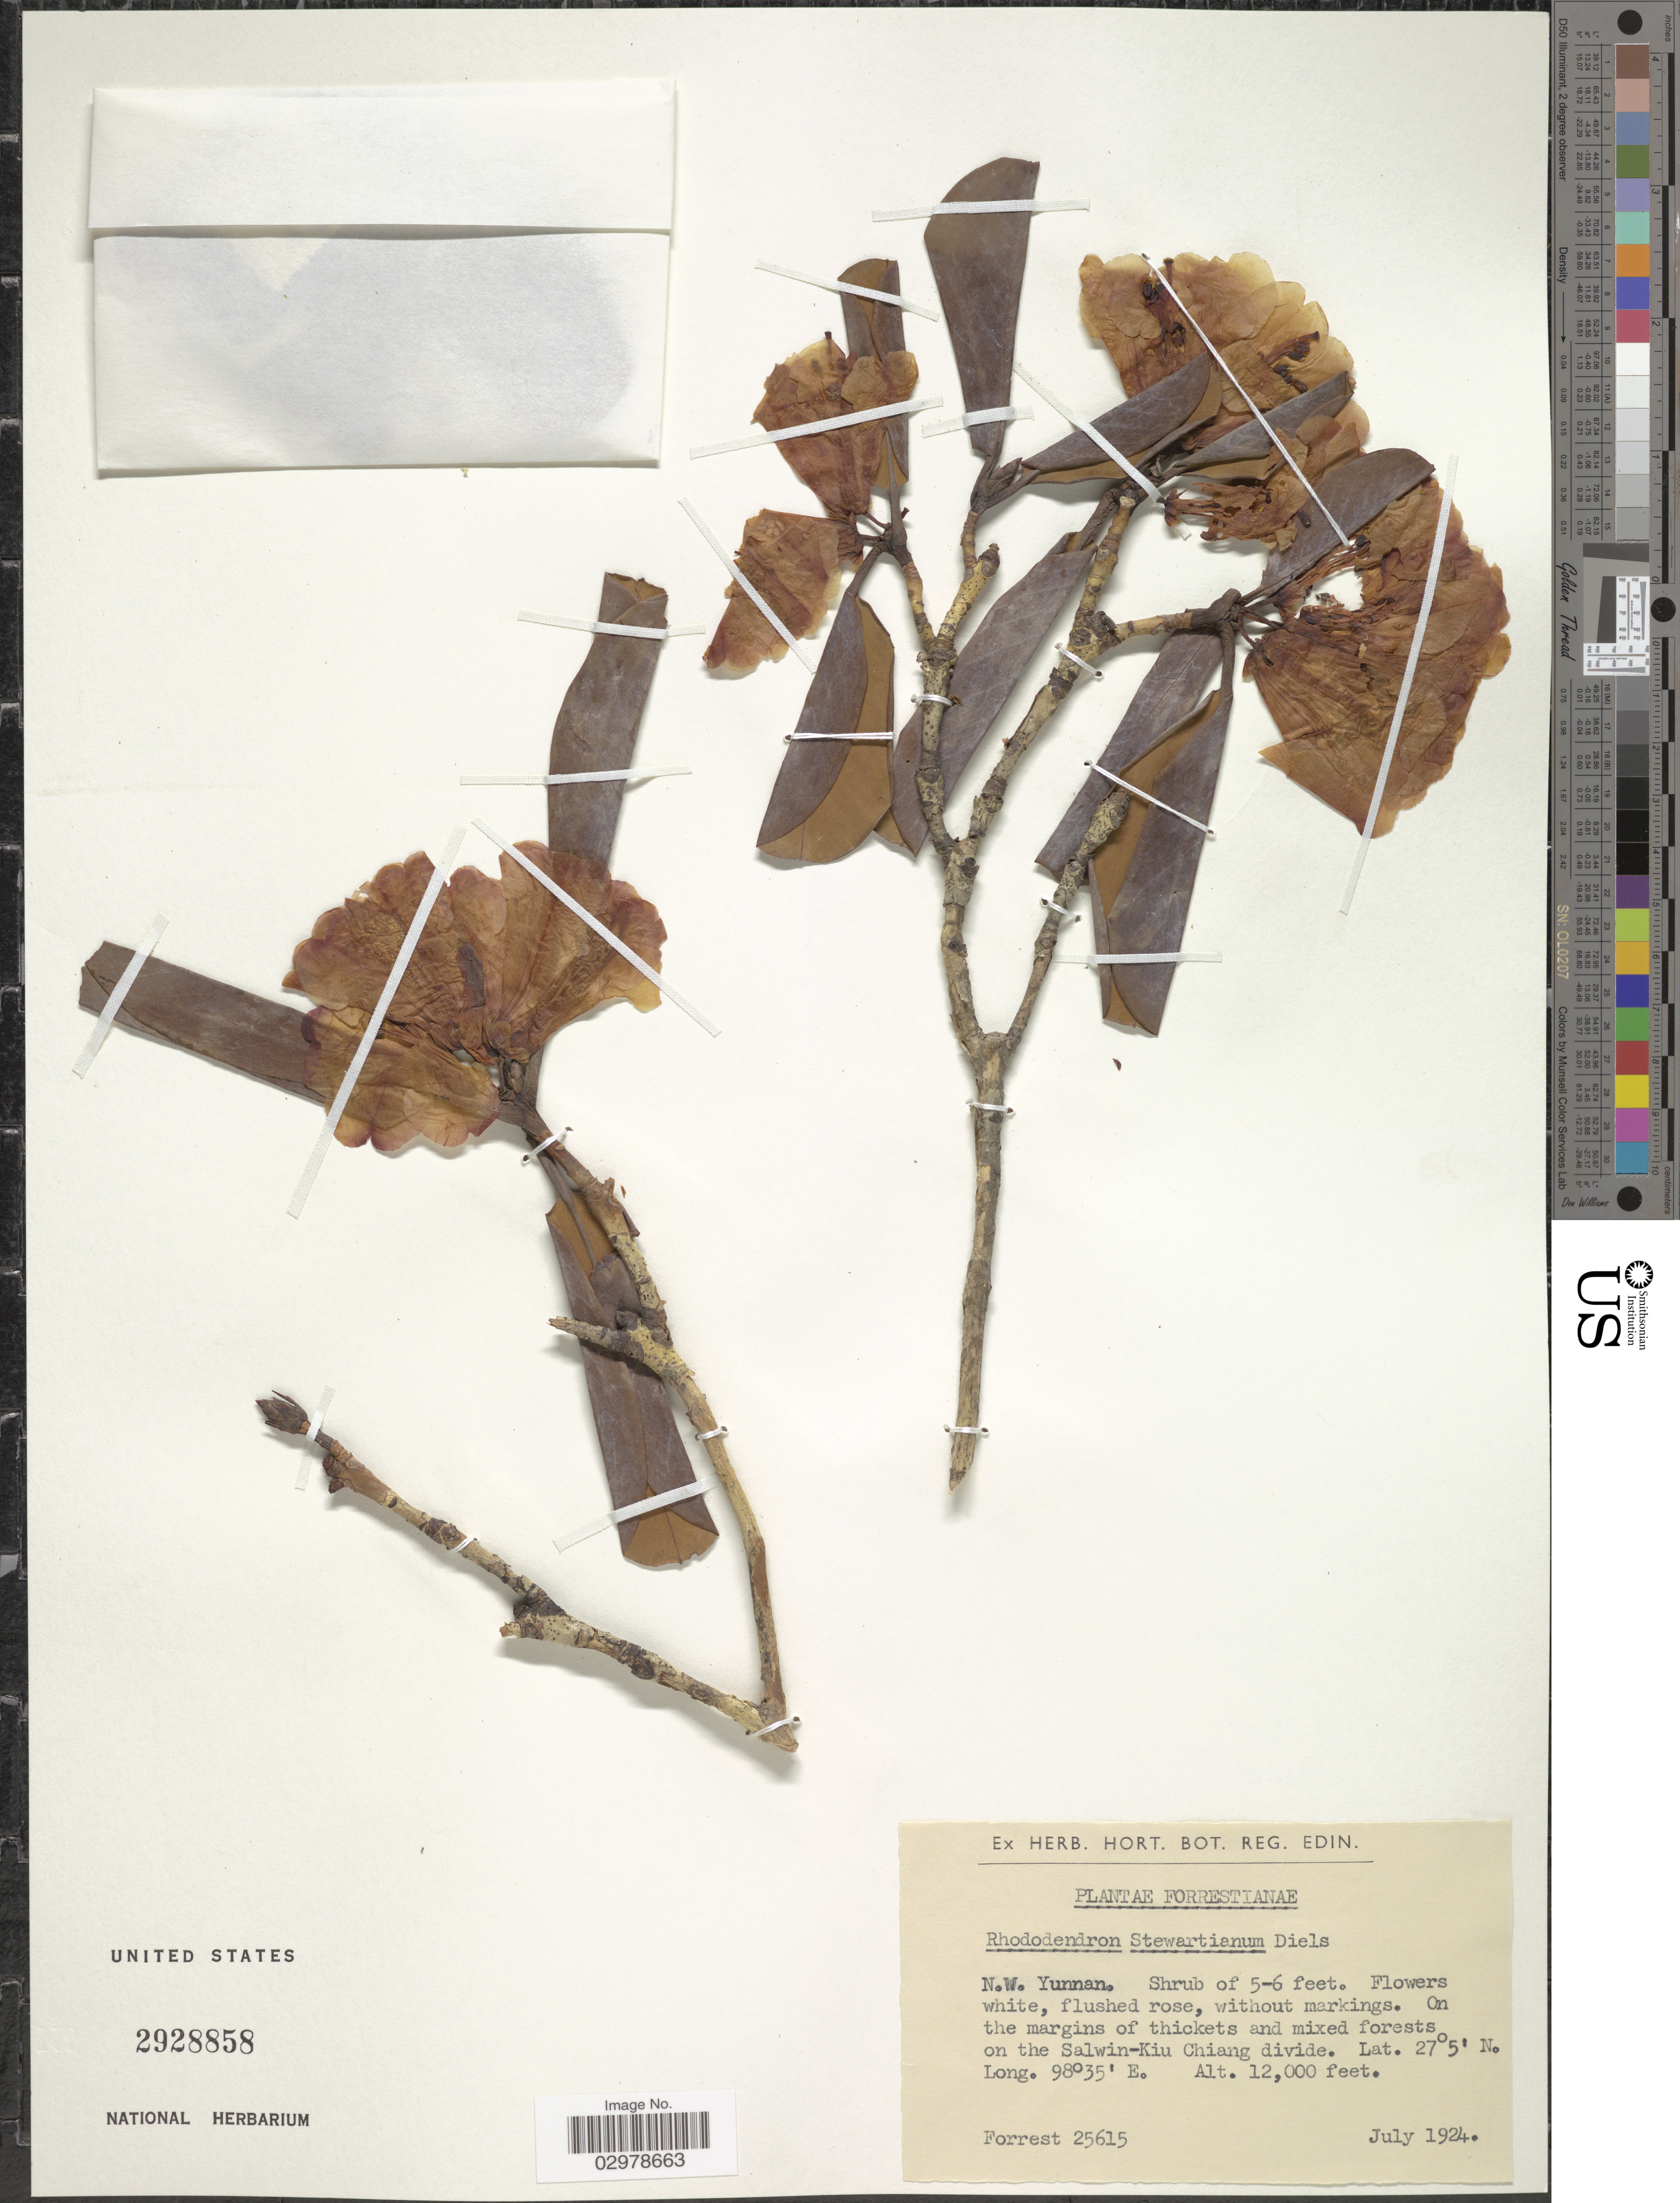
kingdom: Plantae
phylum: Tracheophyta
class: Magnoliopsida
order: Ericales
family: Ericaceae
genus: Rhododendron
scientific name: Rhododendron stewartianum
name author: Diels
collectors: -. Forrest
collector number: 25615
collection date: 1924-07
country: China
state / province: Yunnan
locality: N.W. Yunnan. On the Salwin-Kiu Chiang divide.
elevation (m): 3658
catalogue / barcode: US 2928858